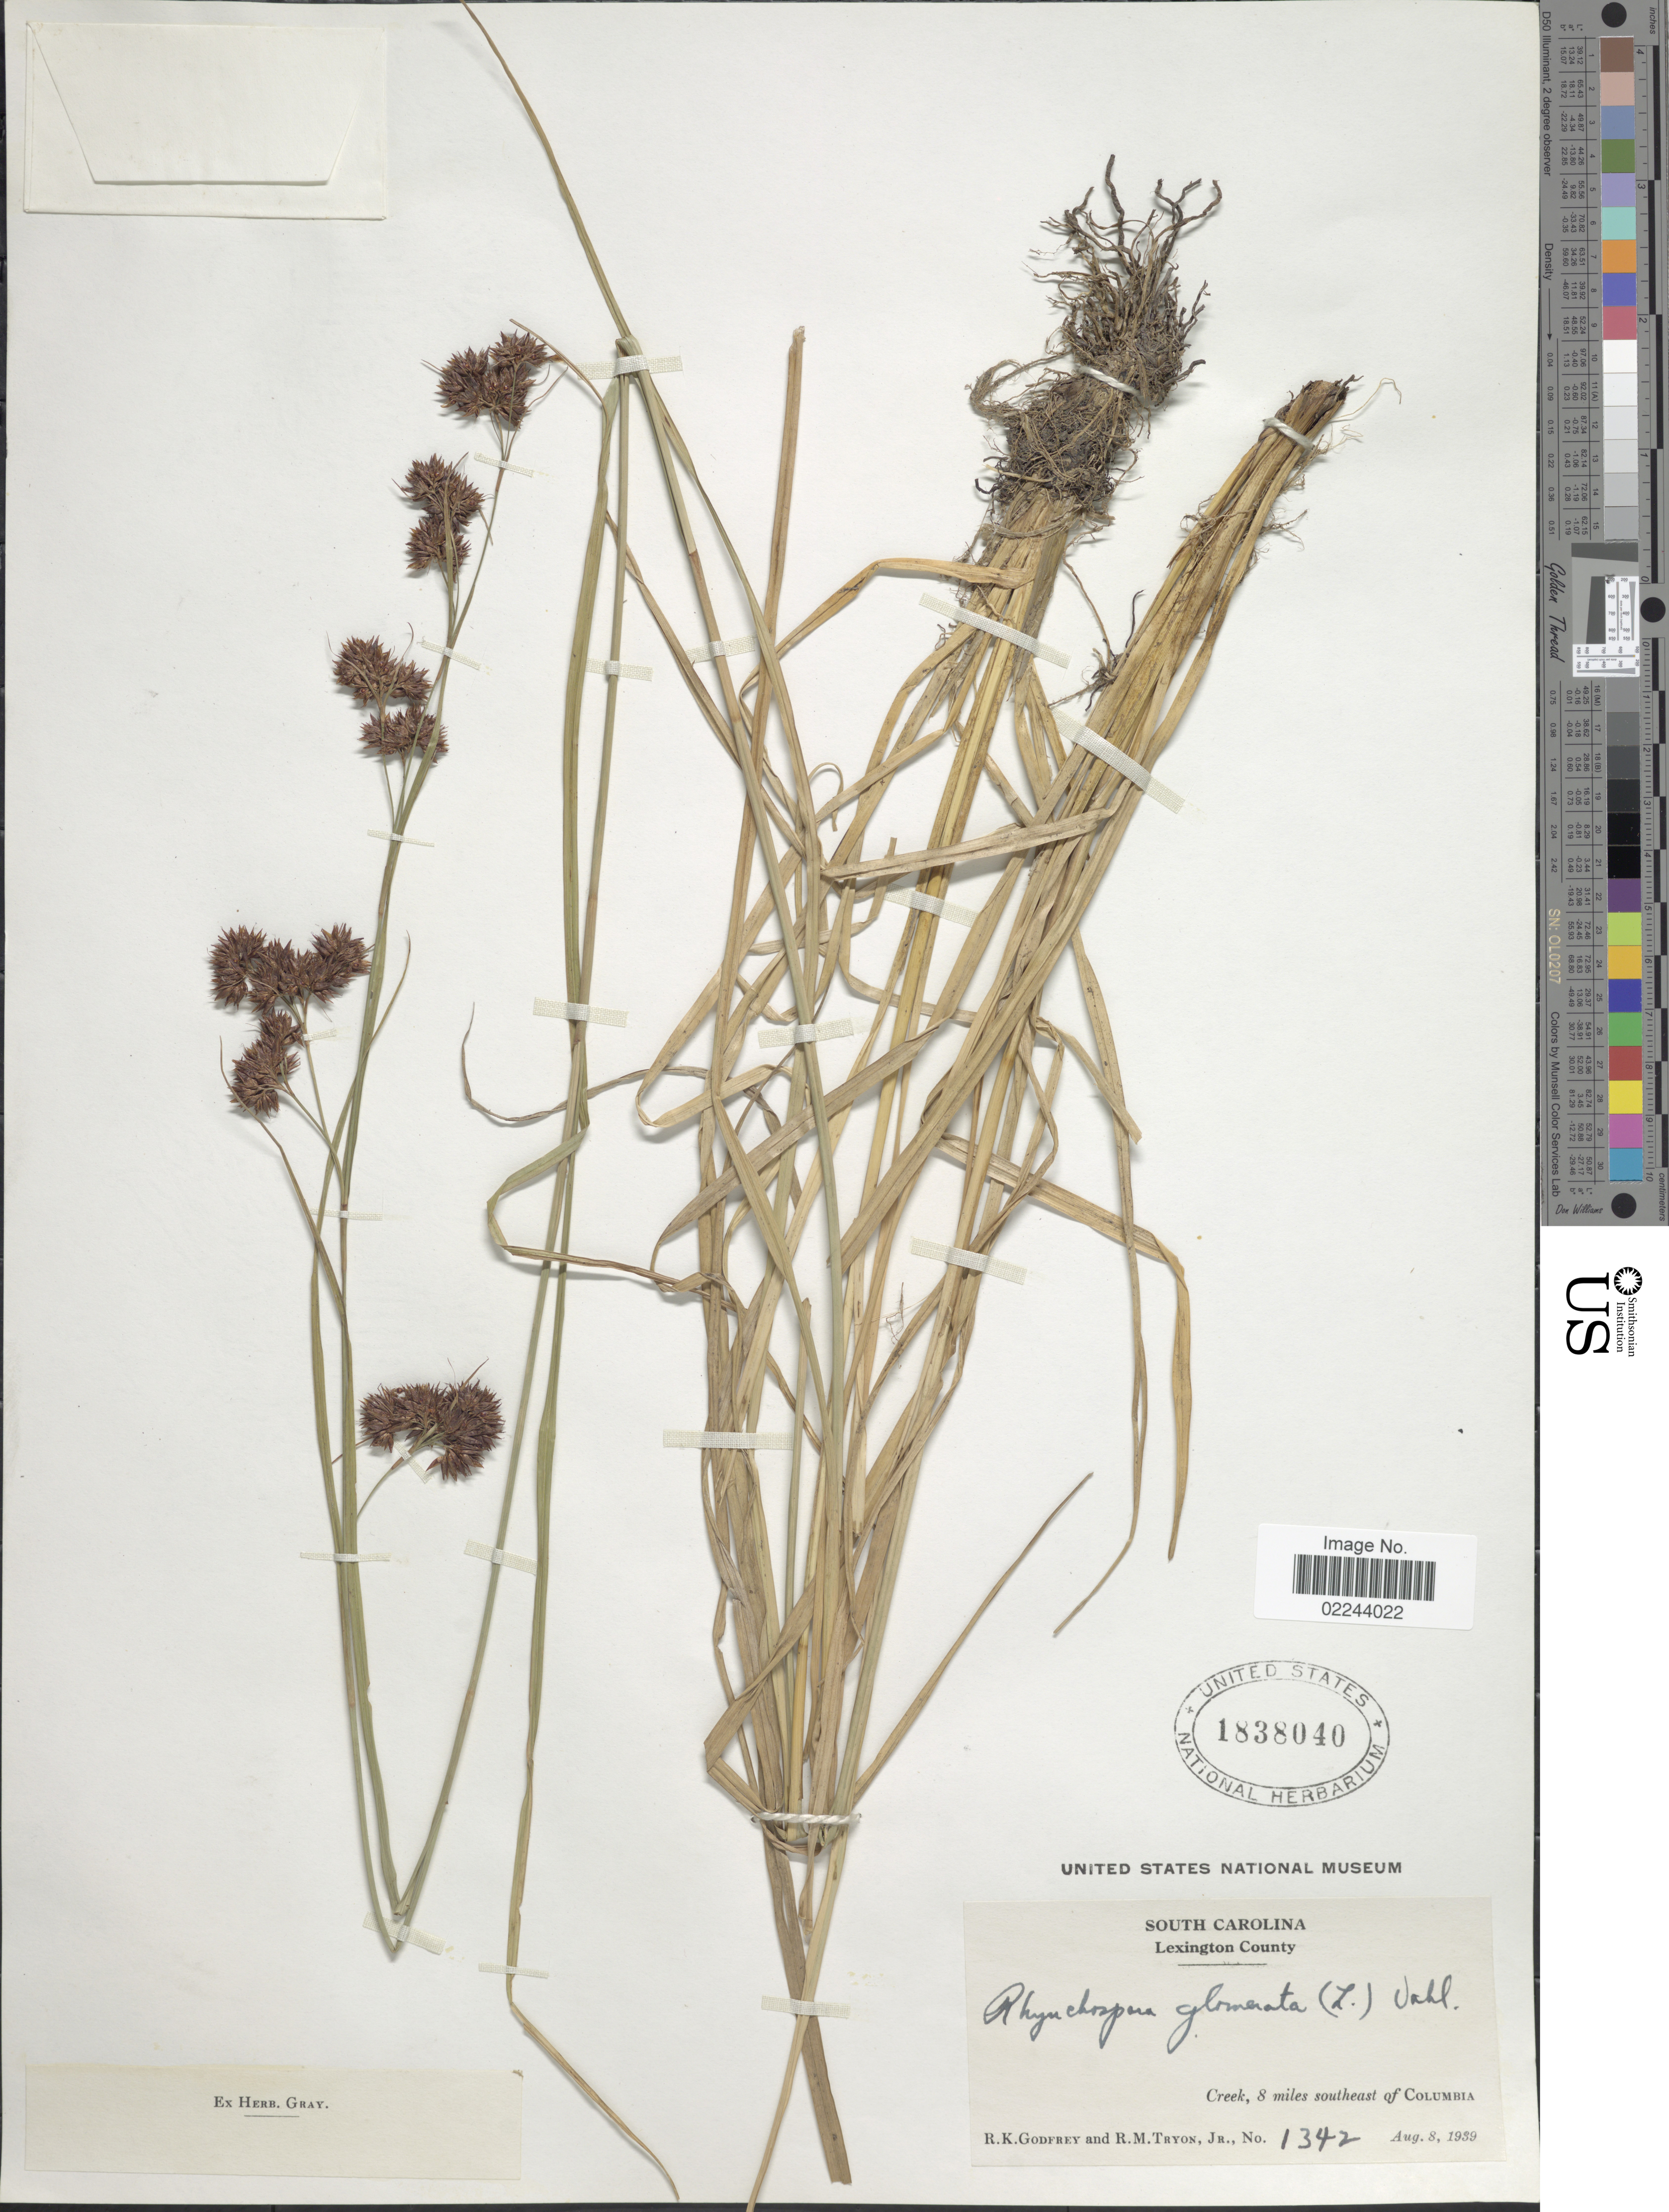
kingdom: Plantae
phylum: Tracheophyta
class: Liliopsida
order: Poales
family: Cyperaceae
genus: Rhynchospora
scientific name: Rhynchospora glomerata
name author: (L.) Vahl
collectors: R. K. Godfrey & R. M. Tryon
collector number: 1342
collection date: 1939-08-08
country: United States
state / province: South Carolina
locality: Lexington County, Creek, 8 miles southeast of Columbia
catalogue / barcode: US 1838040